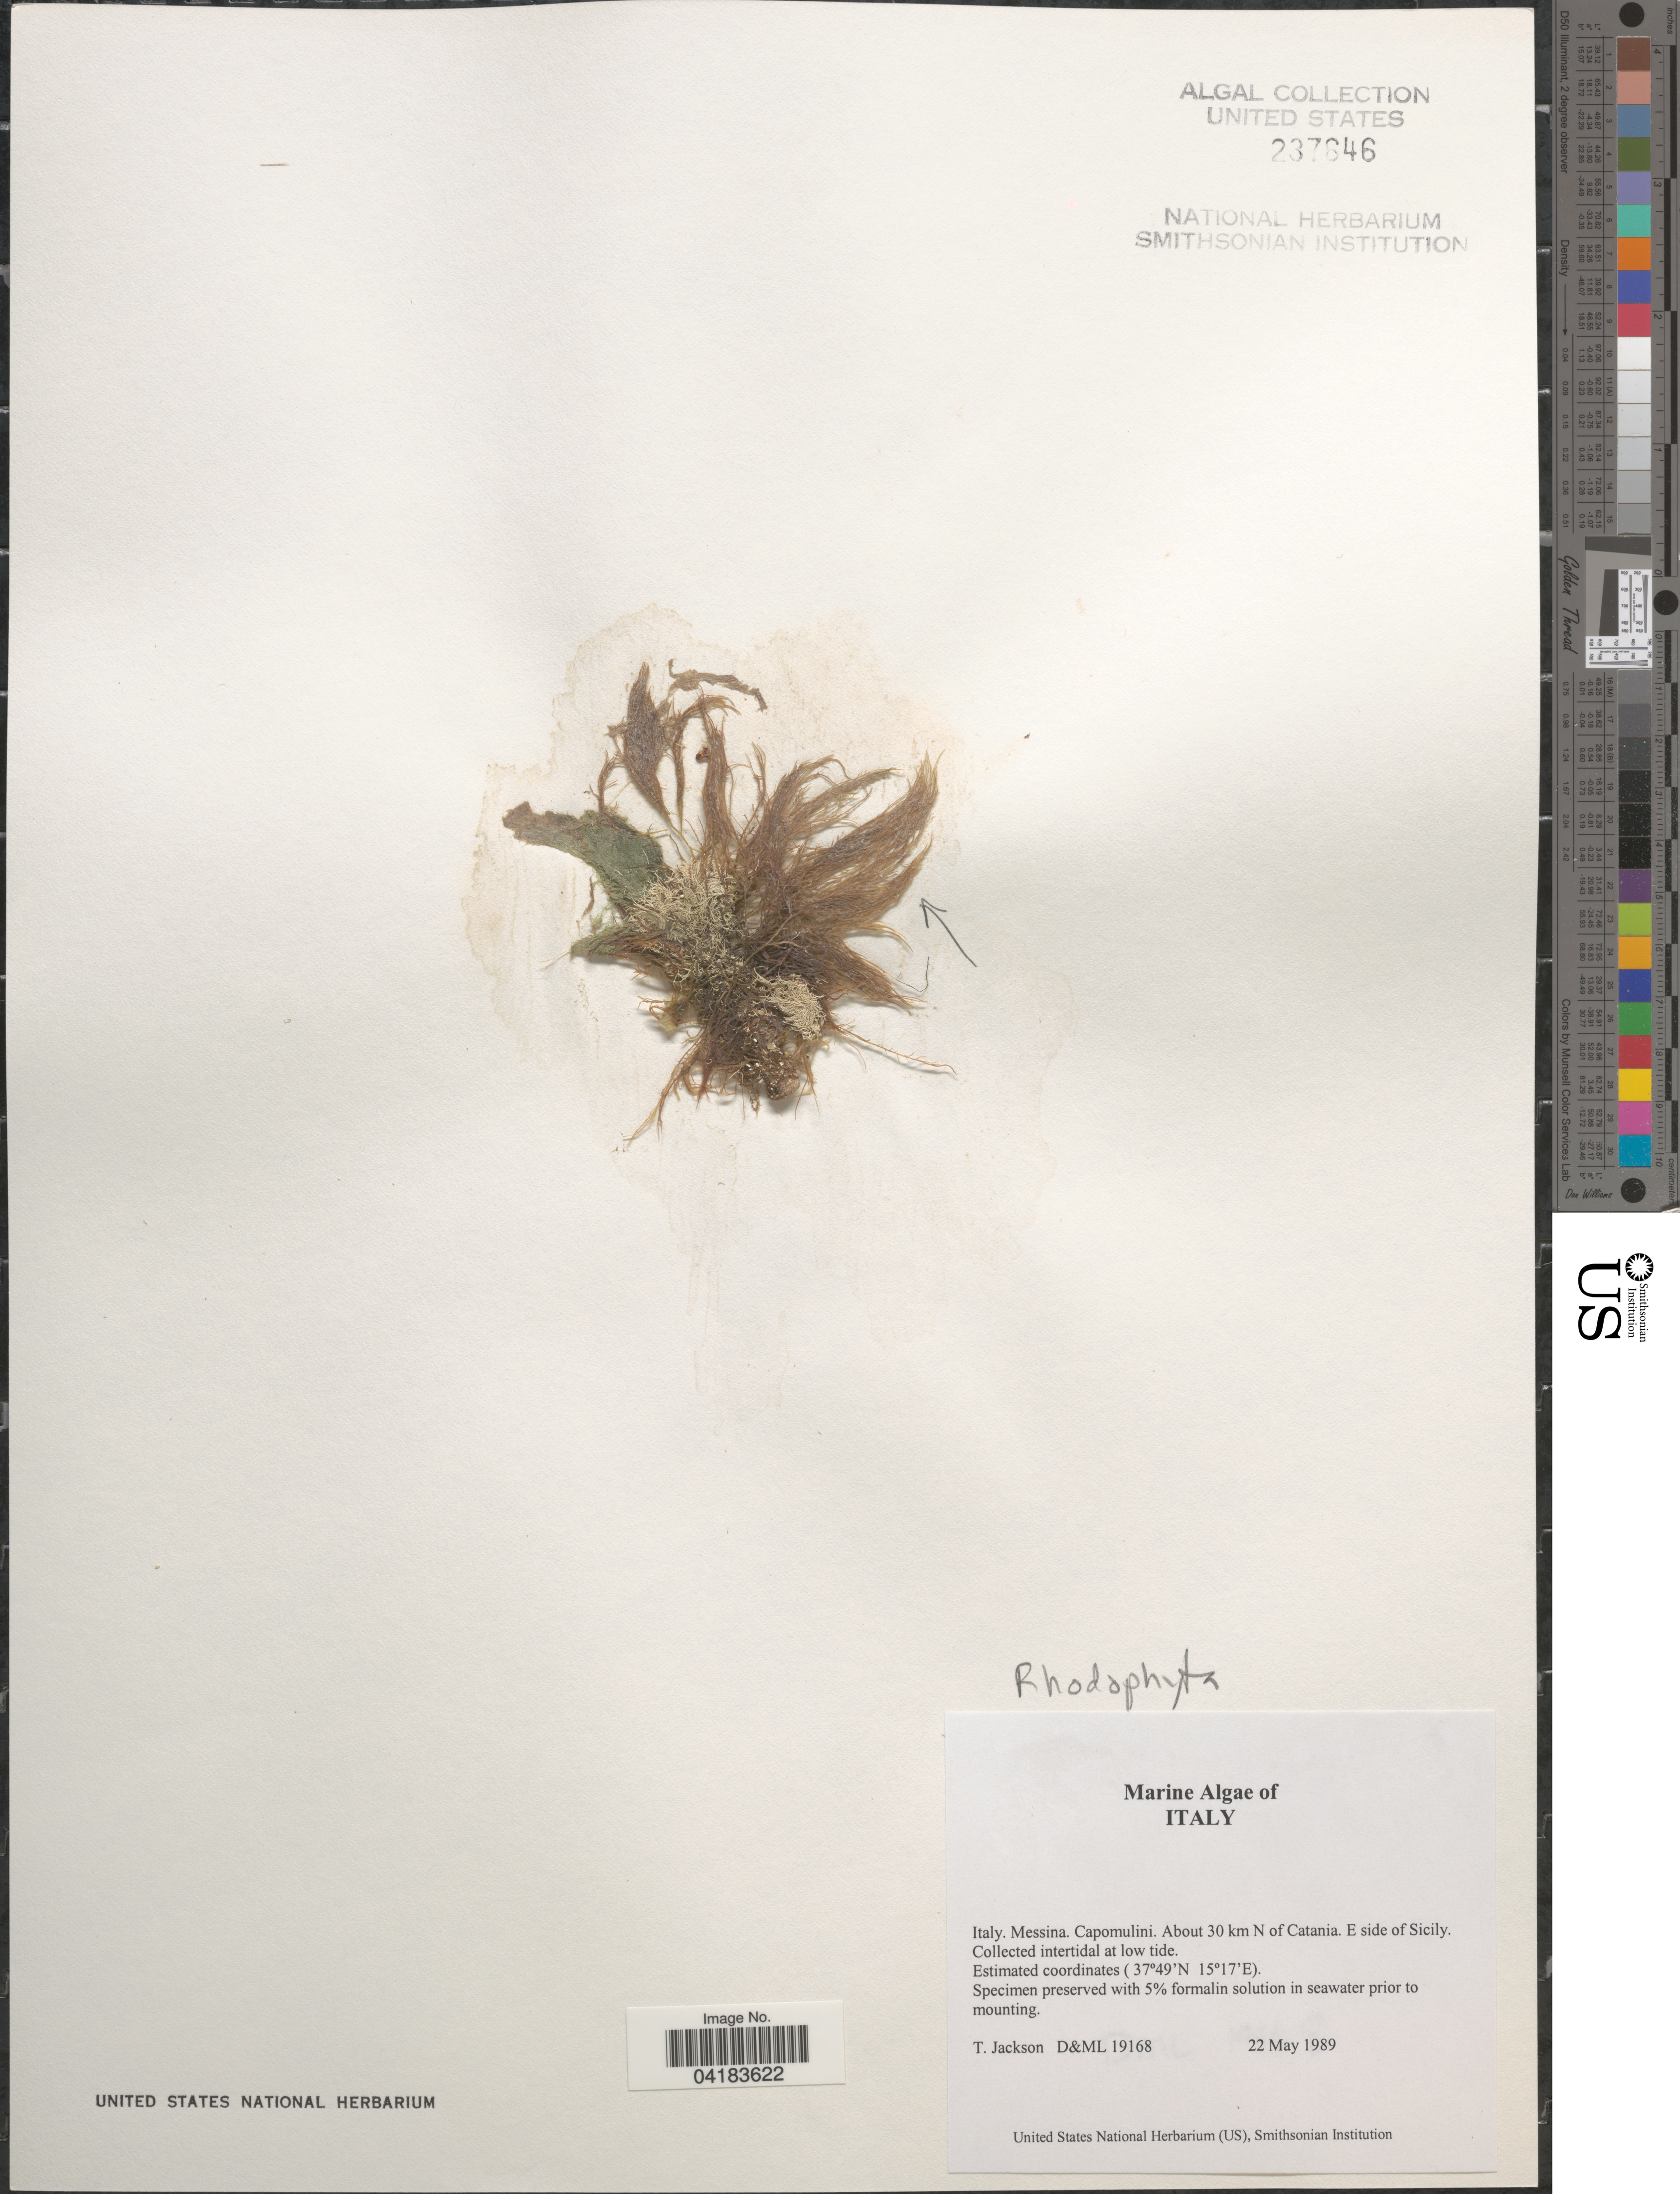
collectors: T. Jackson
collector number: D&ML19168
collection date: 1989-05-22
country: Italy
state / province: Siciliana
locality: Messina. Capomulini. About 30 km N of Catania. E side of Sicily.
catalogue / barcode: US 237646